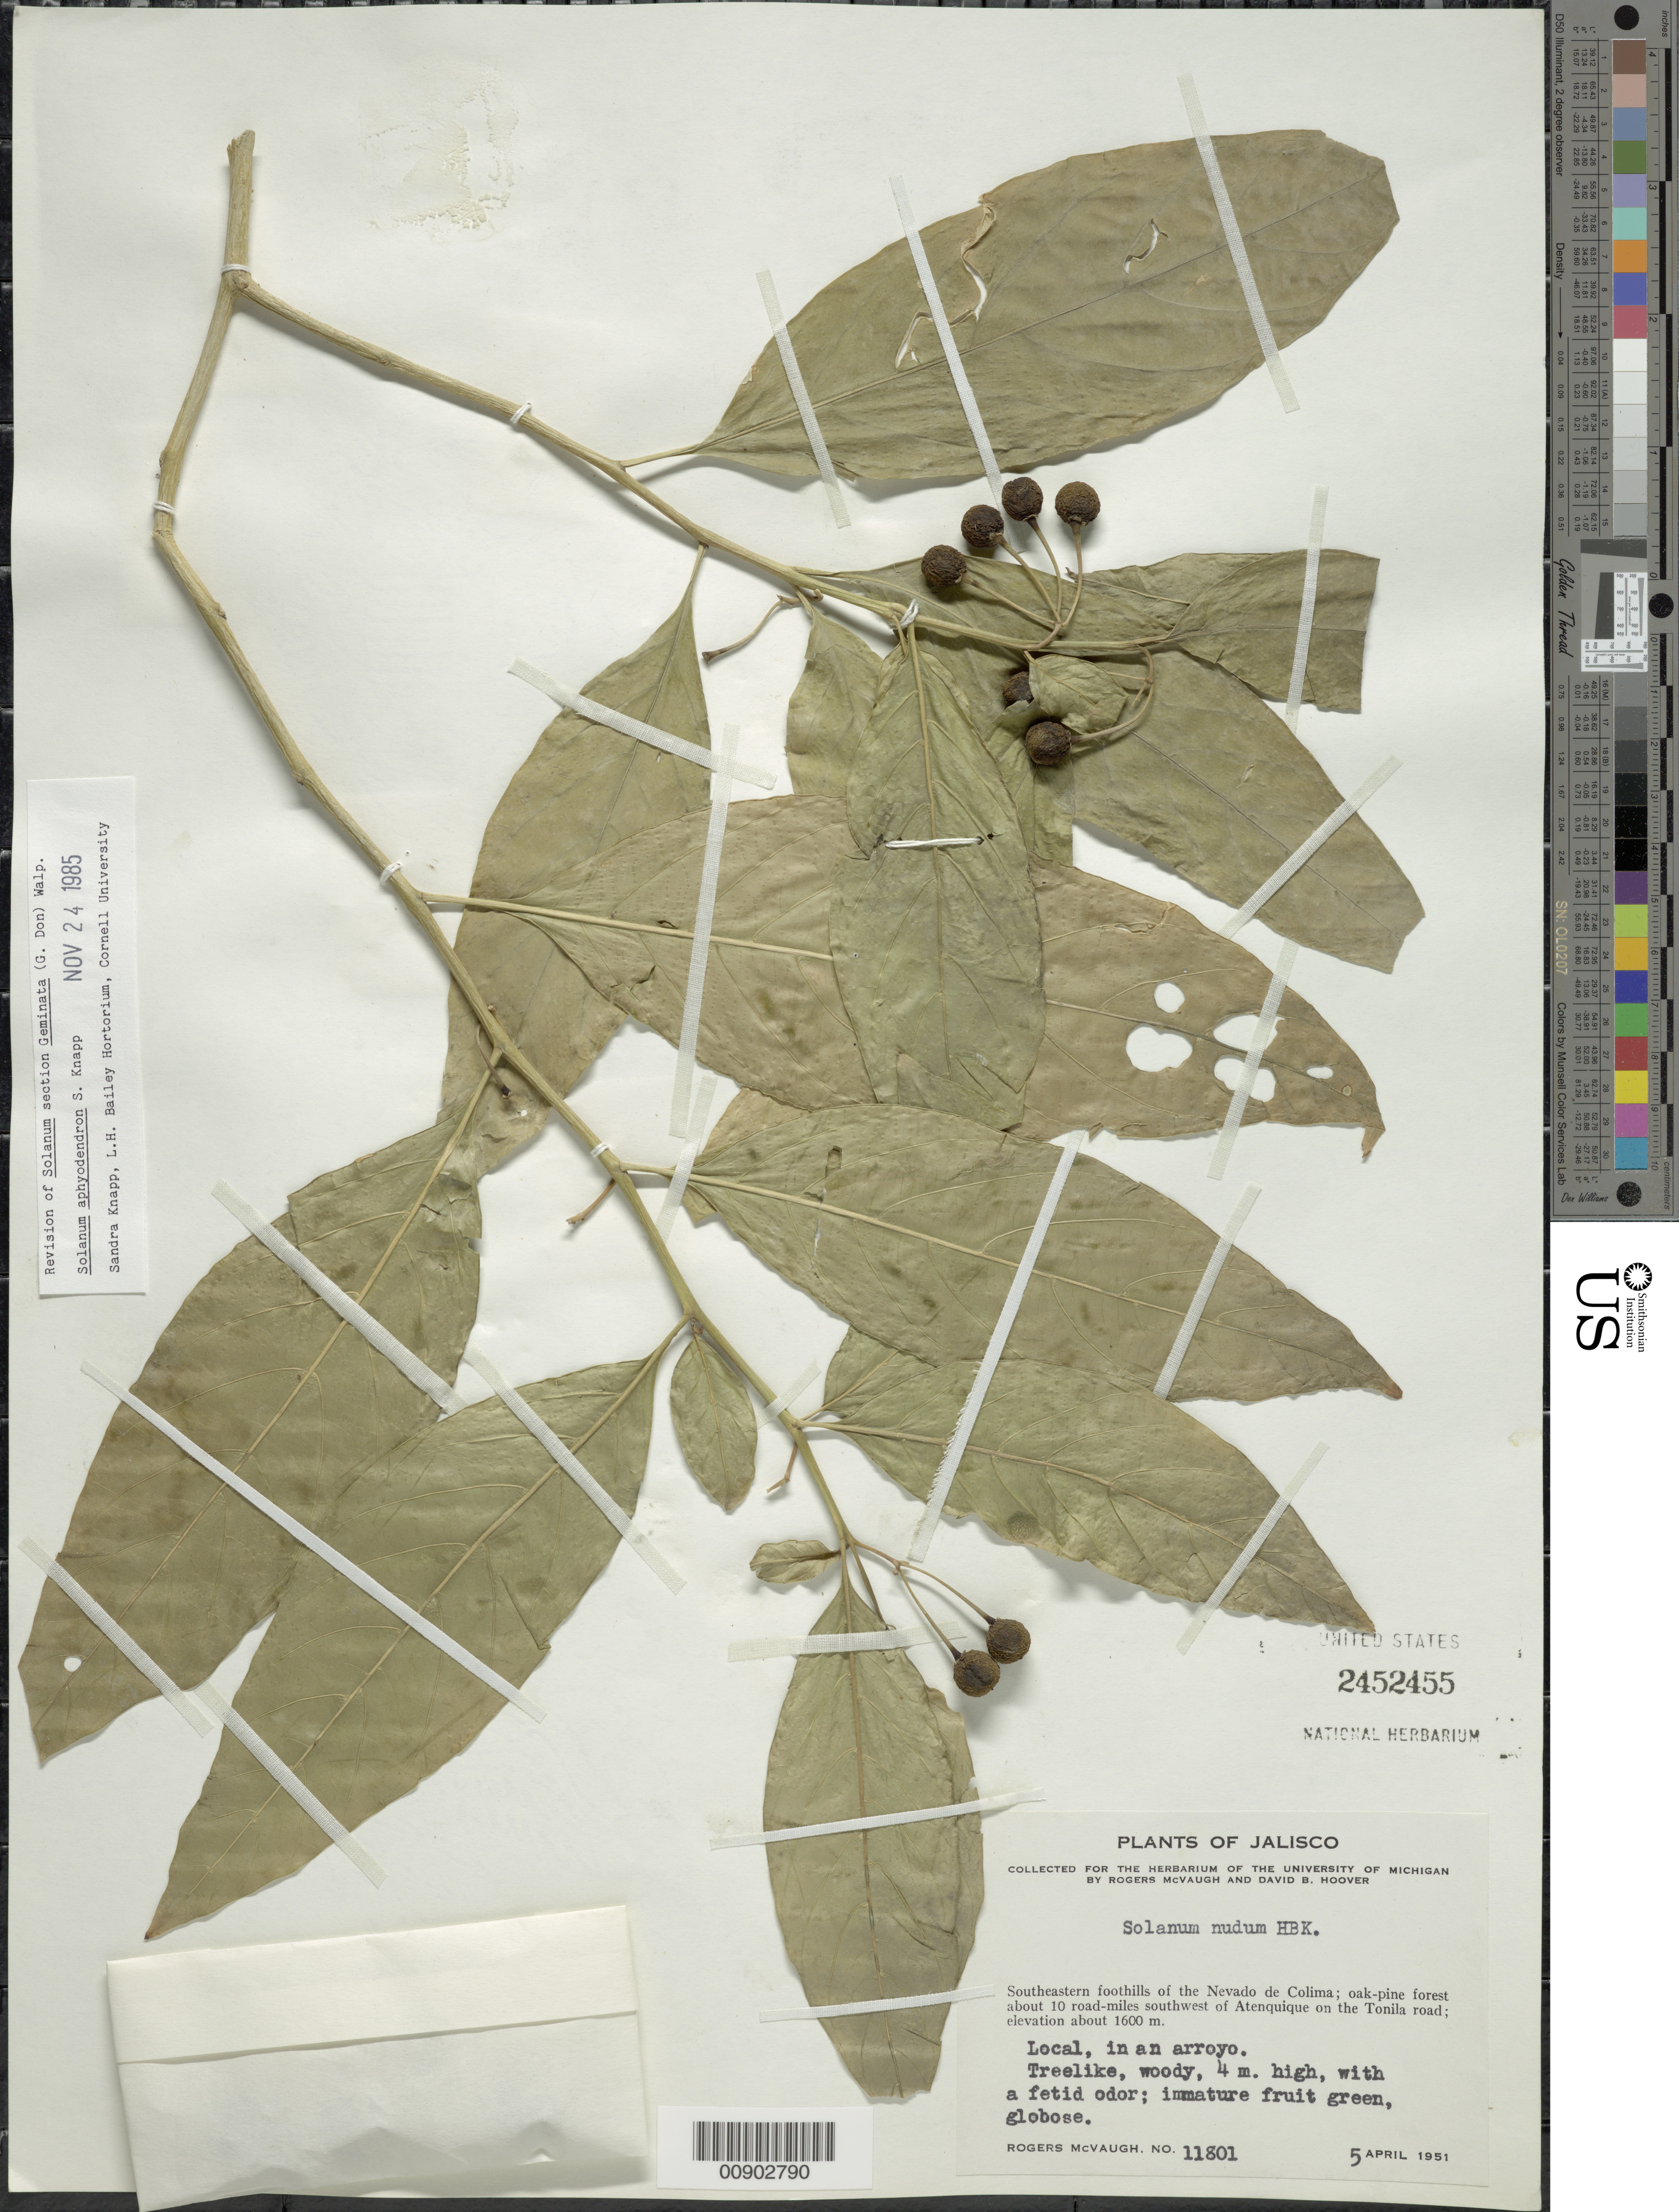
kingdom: Plantae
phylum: Tracheophyta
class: Magnoliopsida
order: Solanales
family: Solanaceae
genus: Solanum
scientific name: Solanum aphyodendron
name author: S. Knapp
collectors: R. McVaugh & D. B. Hoover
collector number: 11801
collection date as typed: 05 Apr 1951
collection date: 1951-04-05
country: Mexico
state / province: Jalisco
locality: Southeastern foothills of the Nevado de Colima. About 10 road-miles southwest of Atenquique on the Tonilla road.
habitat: Oak-Pine forest. Local, in an arroyo.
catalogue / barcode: US 2452455